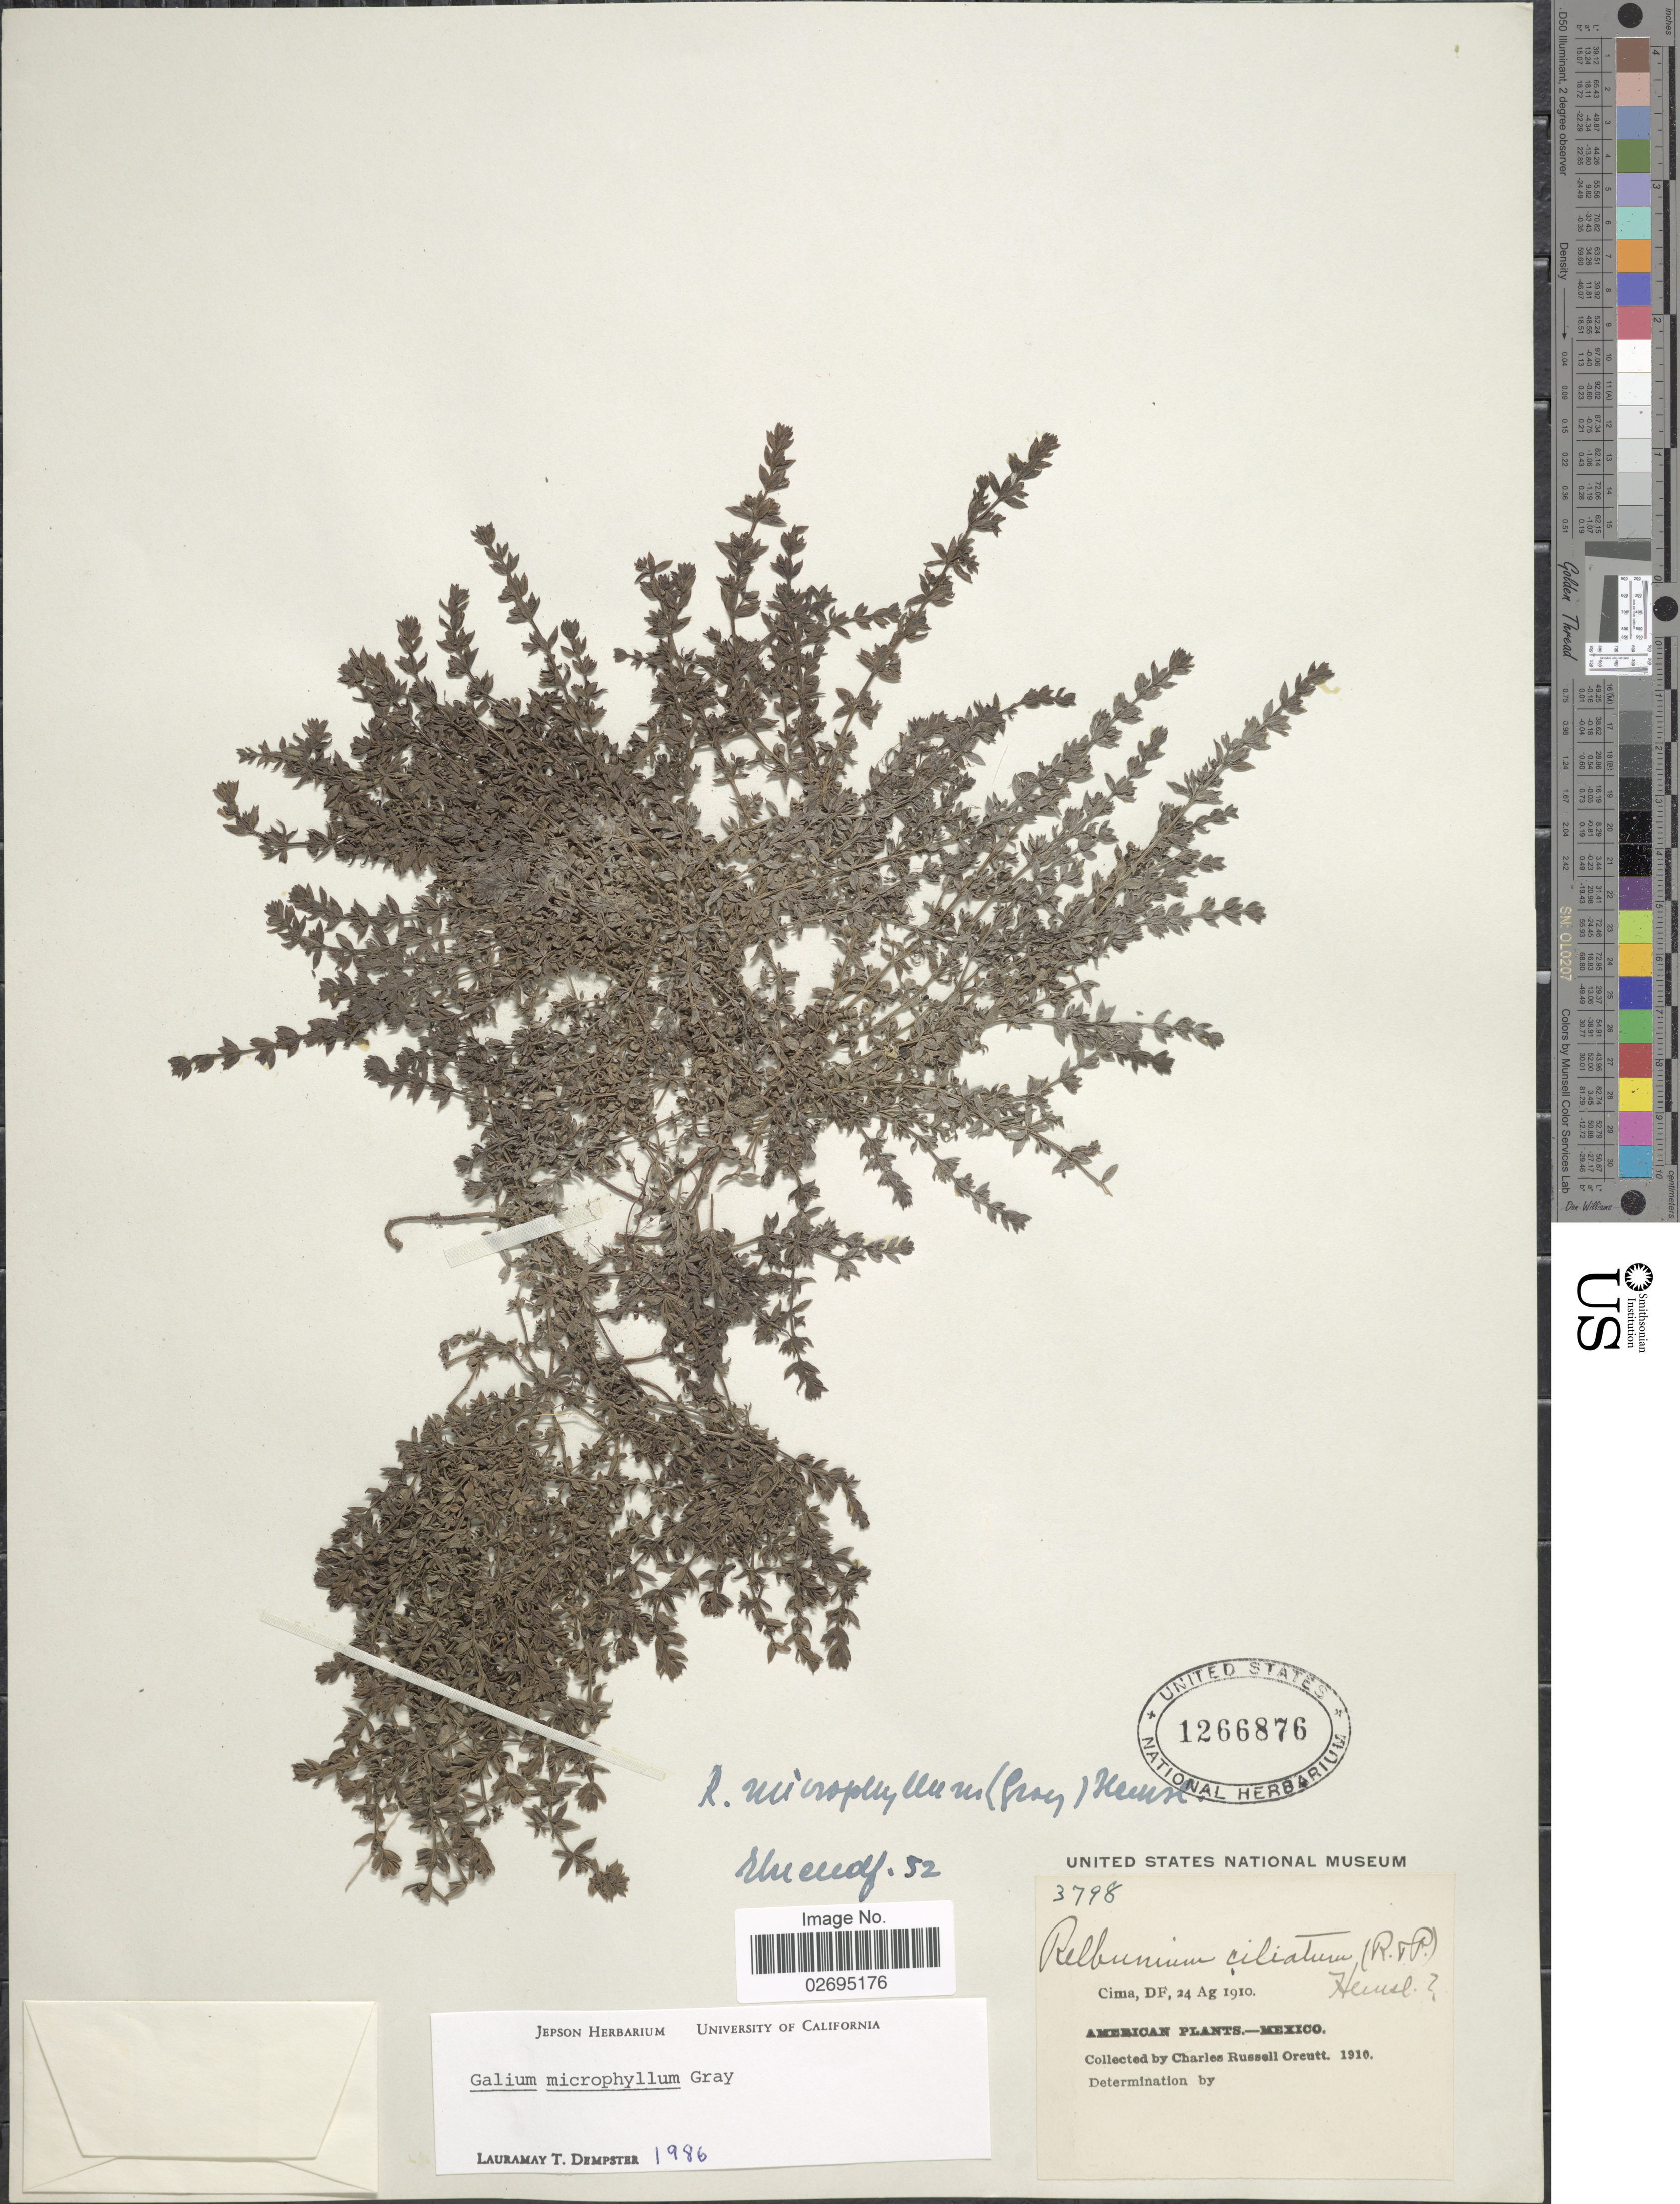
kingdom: Plantae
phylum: Tracheophyta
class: Magnoliopsida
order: Gentianales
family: Rubiaceae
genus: Galium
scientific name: Galium microphyllum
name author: A. Gray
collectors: C. R. Orcutt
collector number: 3798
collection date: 1910-08-24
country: Mexico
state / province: Distrito Federal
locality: Cima. American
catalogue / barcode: US 1266876